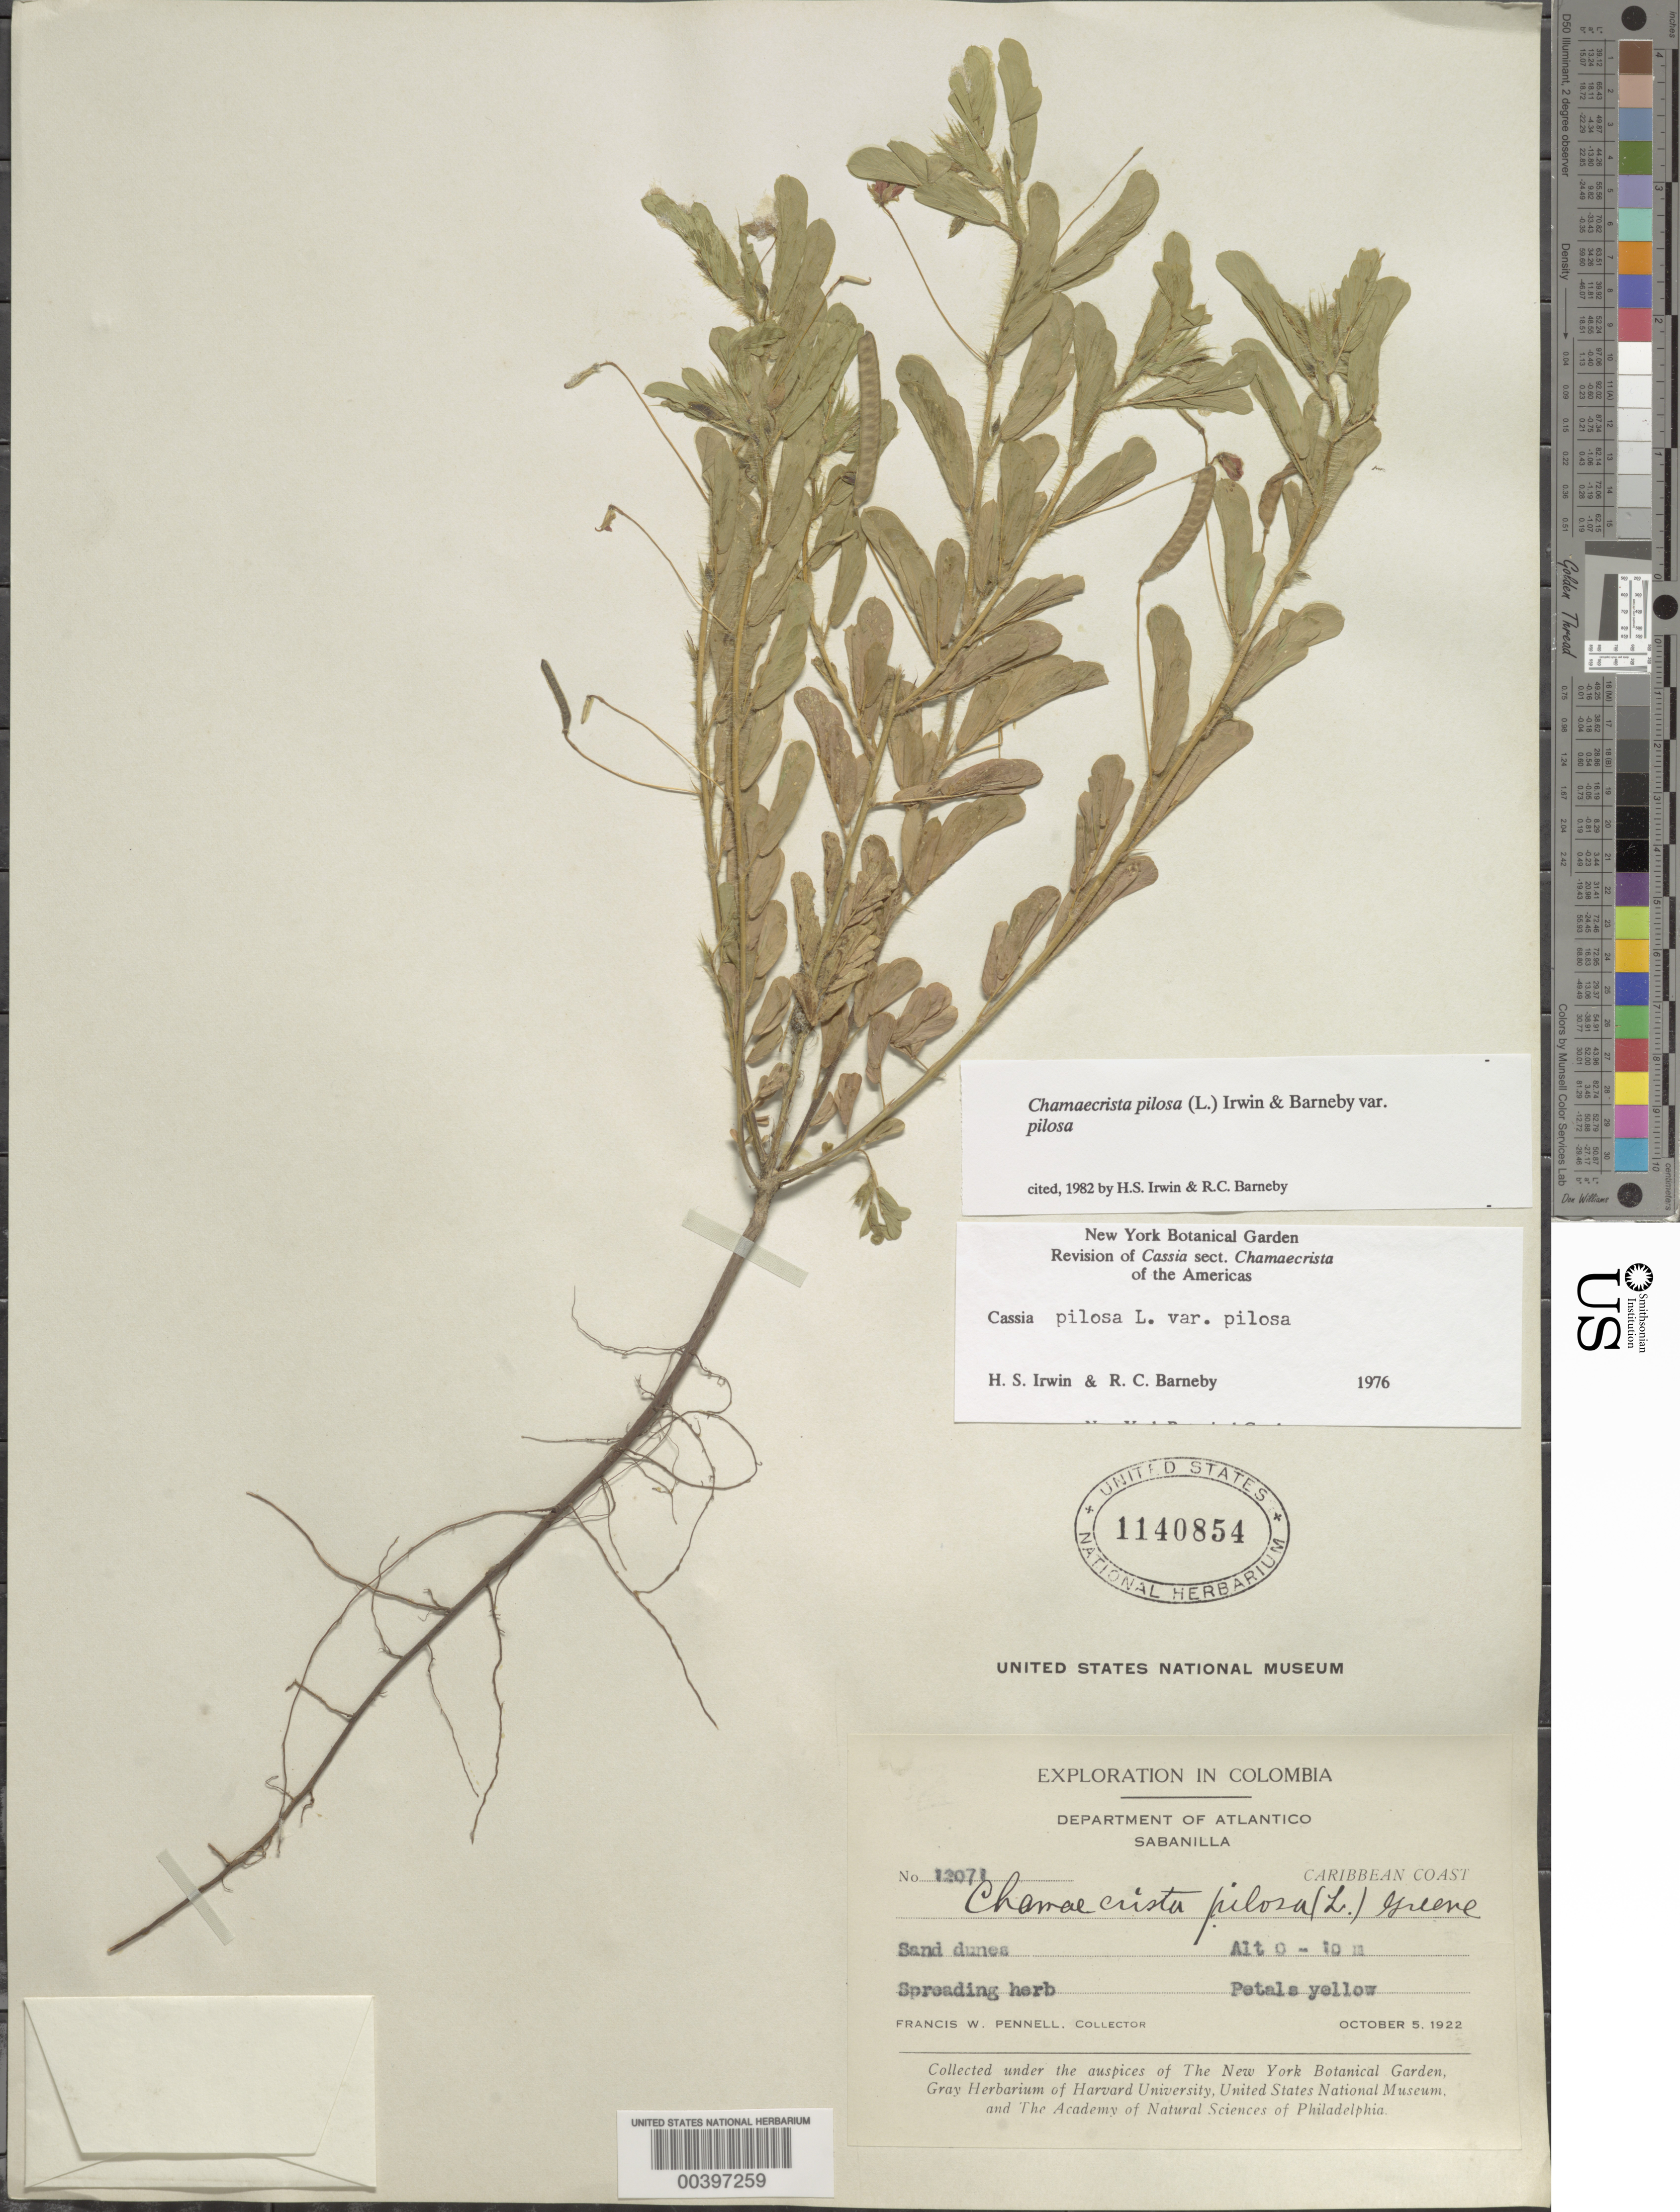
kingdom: Plantae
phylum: Tracheophyta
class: Magnoliopsida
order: Fabales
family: Fabaceae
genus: Chamaecrista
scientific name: Chamaecrista pilosa var. pilosa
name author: (L.) Greene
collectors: F. W. Pennell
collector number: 12071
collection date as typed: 05 Oct 1922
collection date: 1922-10-05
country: Colombia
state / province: Atlántico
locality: Sabanilla; Caribbean Coast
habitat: Sand dunes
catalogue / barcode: US 1140854